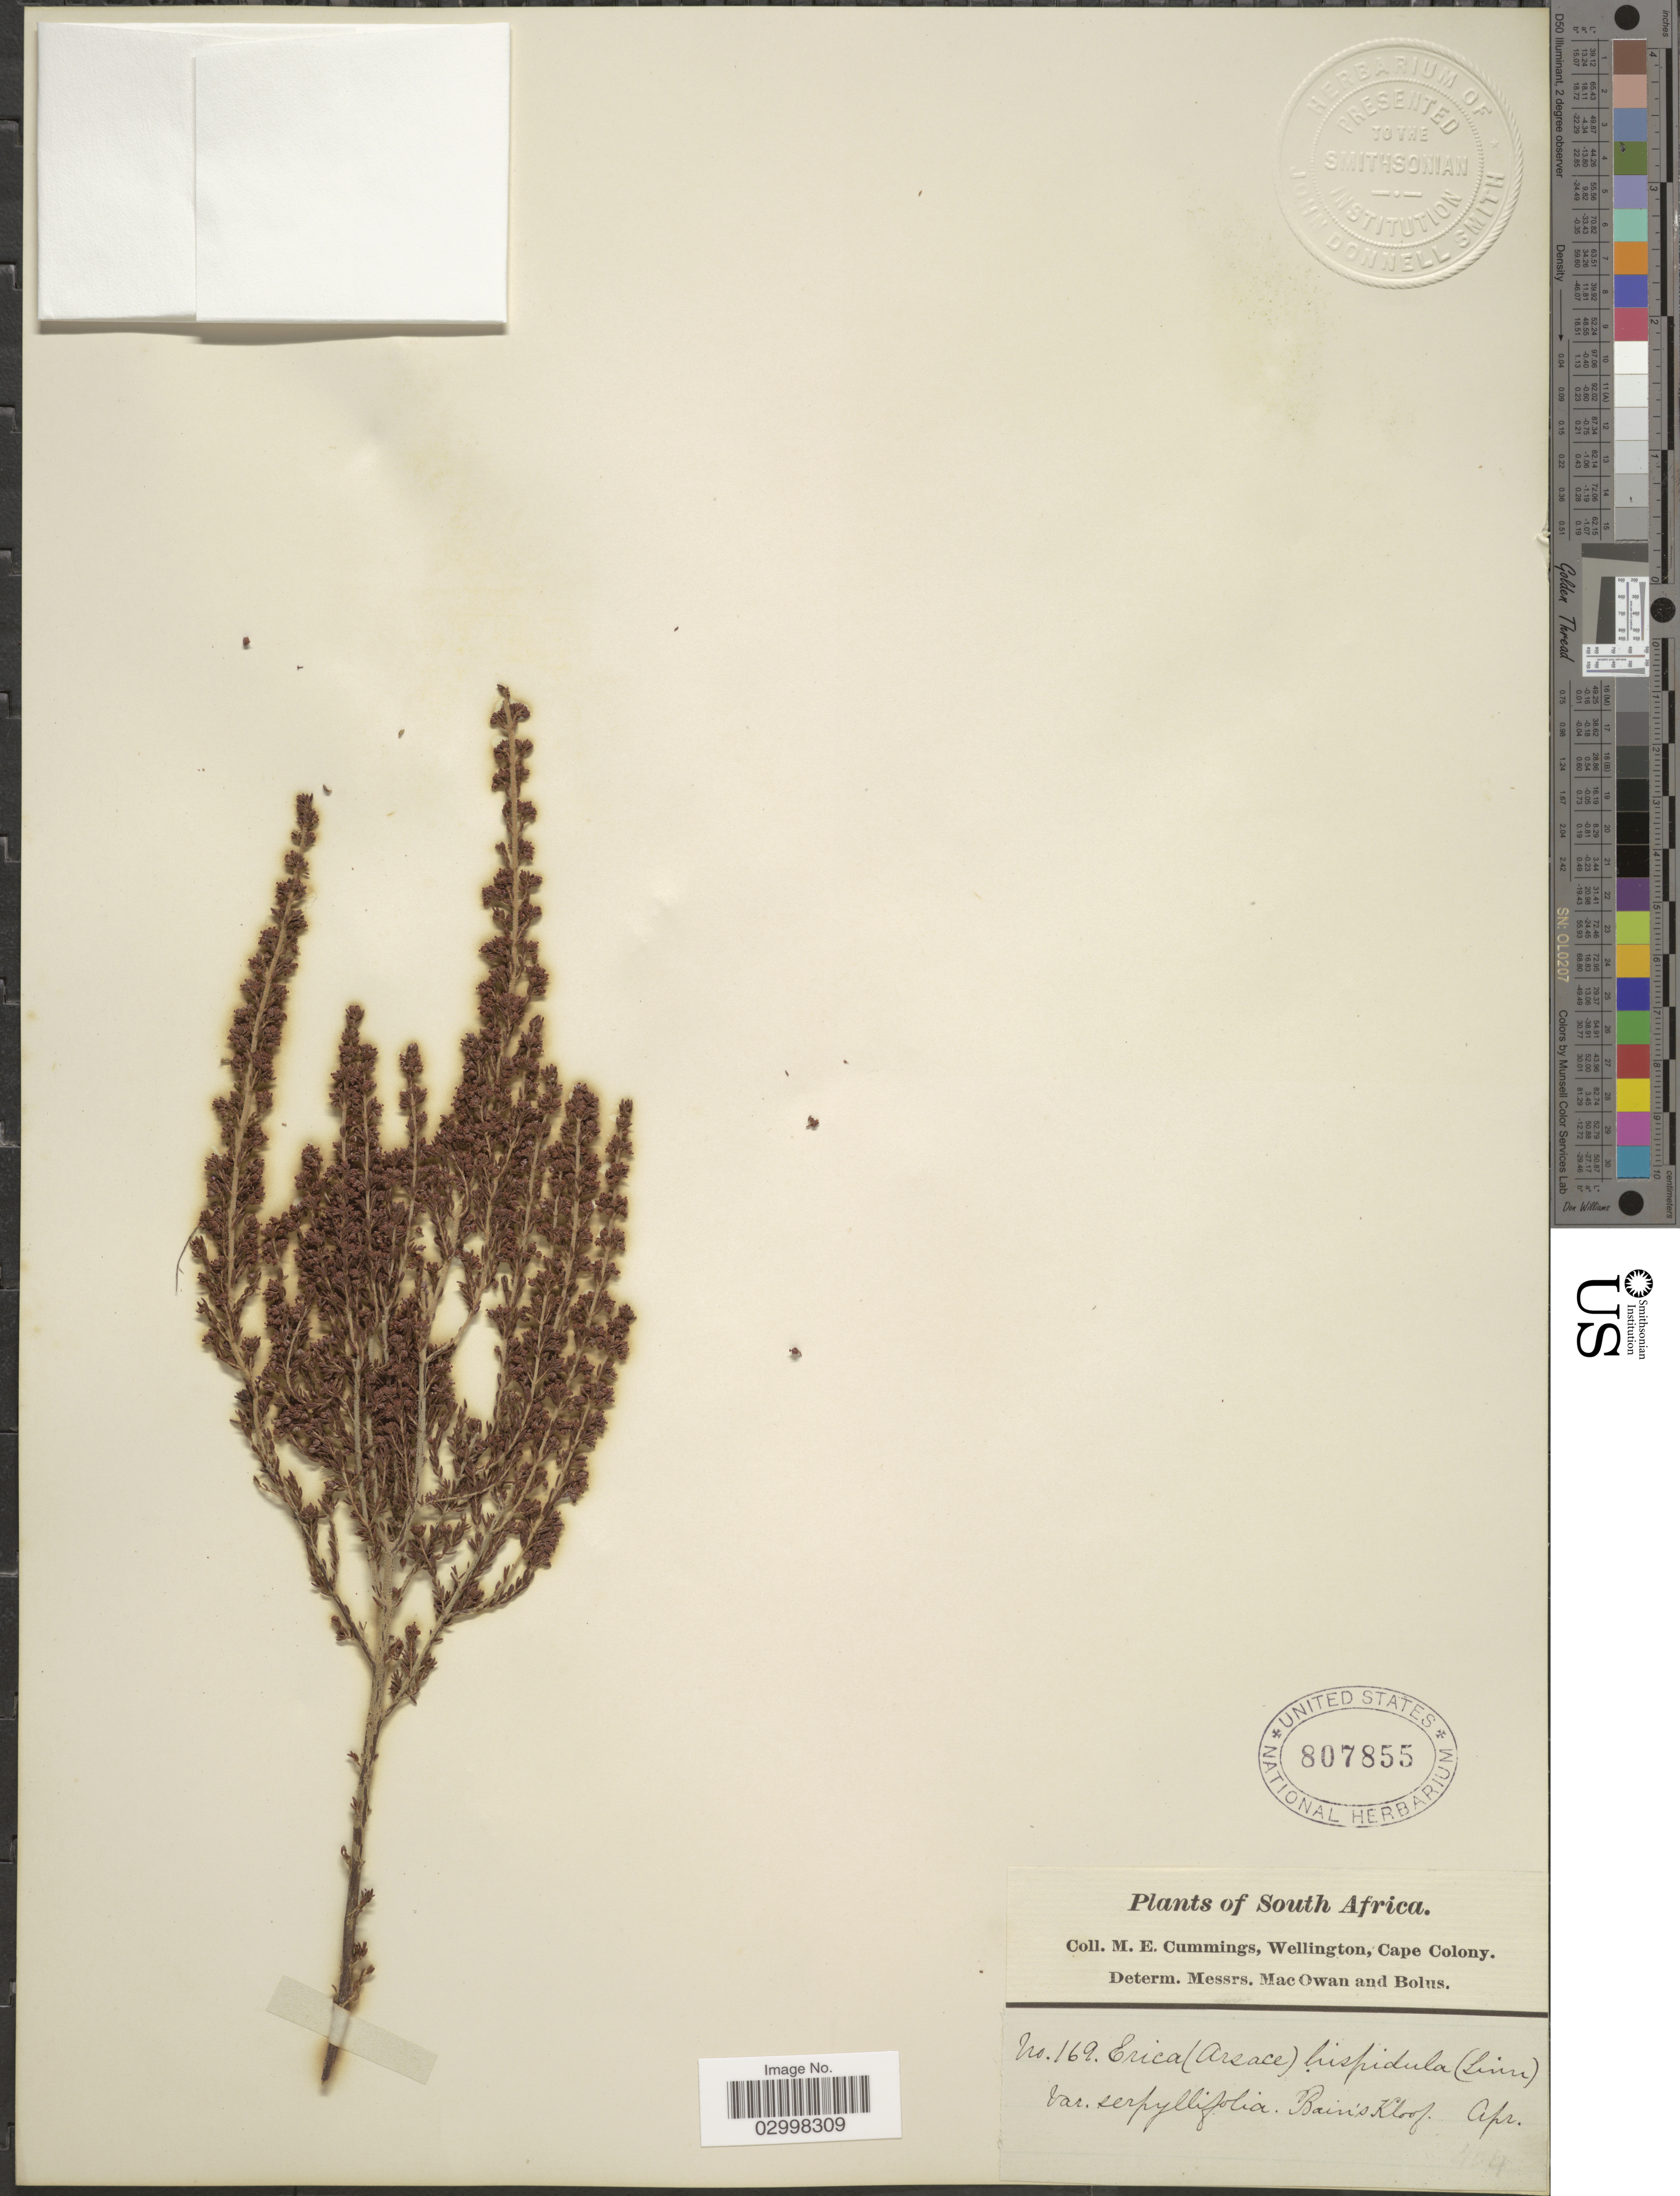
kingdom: Plantae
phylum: Tracheophyta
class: Magnoliopsida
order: Ericales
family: Ericaceae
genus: Erica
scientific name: Erica hispidula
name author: L.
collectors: M. E. Cummings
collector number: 169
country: South Africa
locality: Bain's Kloof.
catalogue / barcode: US 807855